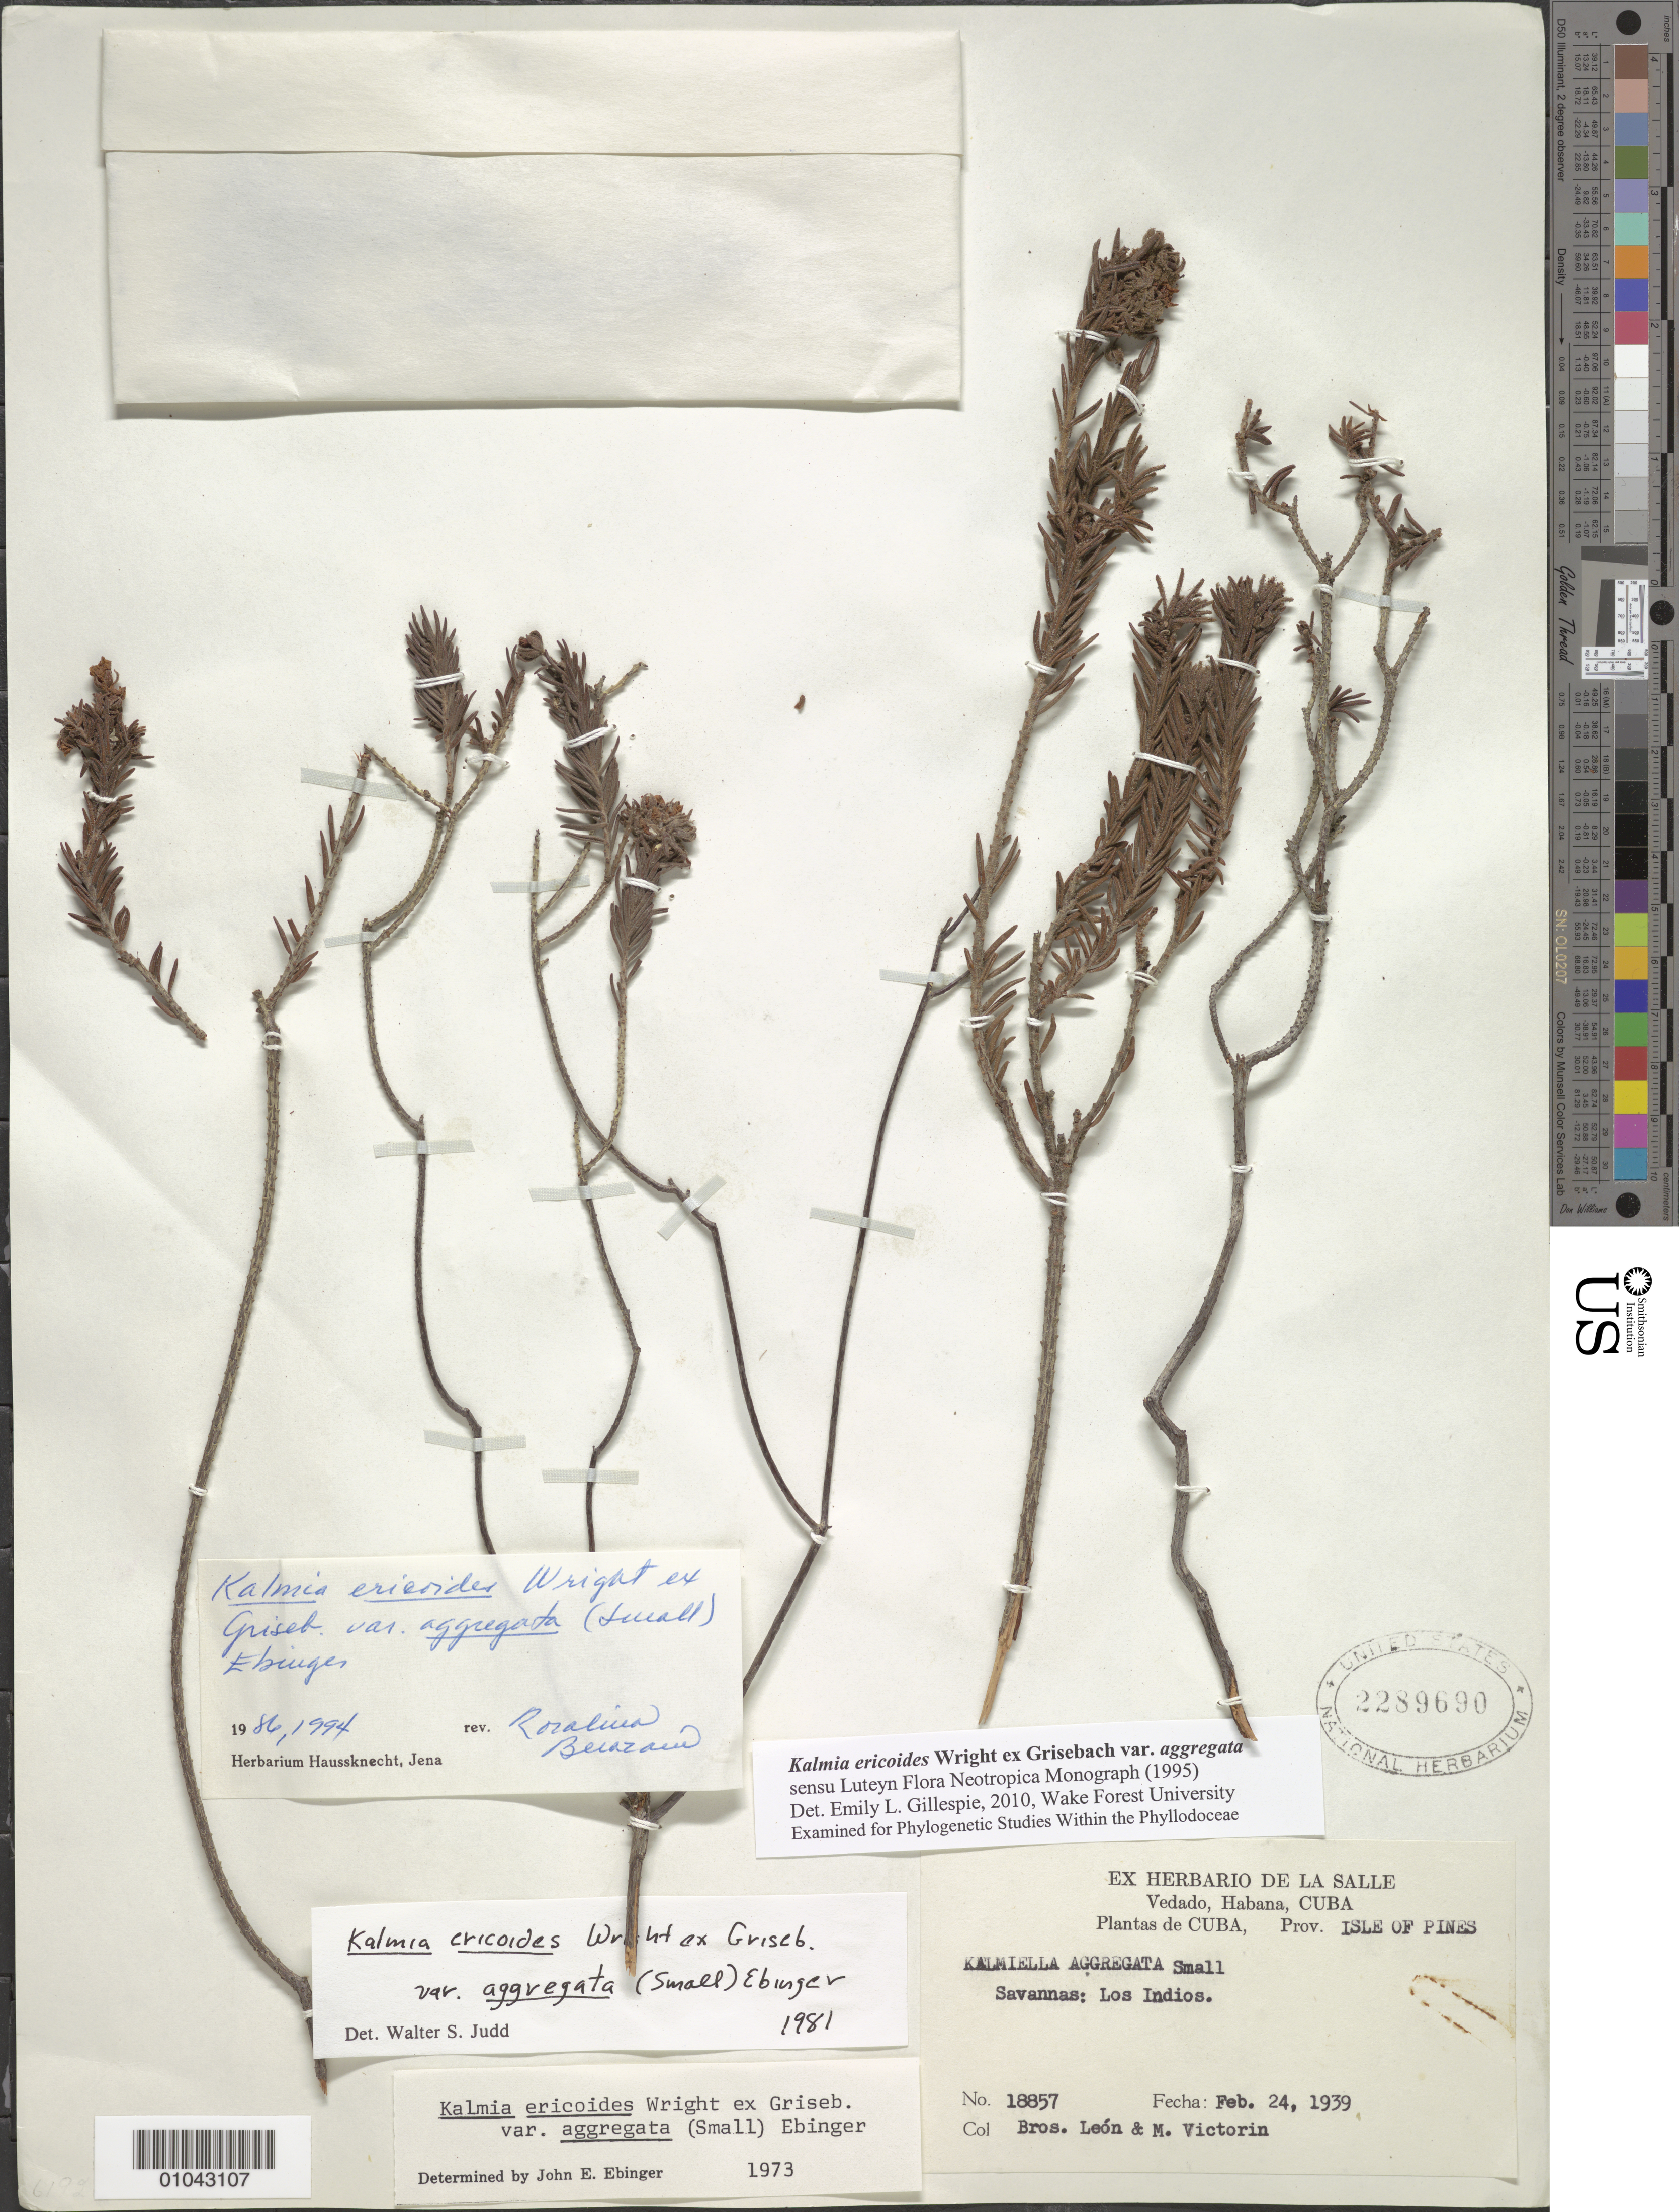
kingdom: Plantae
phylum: Tracheophyta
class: Magnoliopsida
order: Ericales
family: Ericaceae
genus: Kalmia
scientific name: Kalmia ericoides var. aggregata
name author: (Small) Ebinger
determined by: Judd, Walter S.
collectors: Bro. León & F. Victorin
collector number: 18857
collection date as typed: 24 Feb 1939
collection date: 1939-02-24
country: Cuba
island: Isla de la Juventud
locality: Los Indios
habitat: Savannas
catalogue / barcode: US 2289690